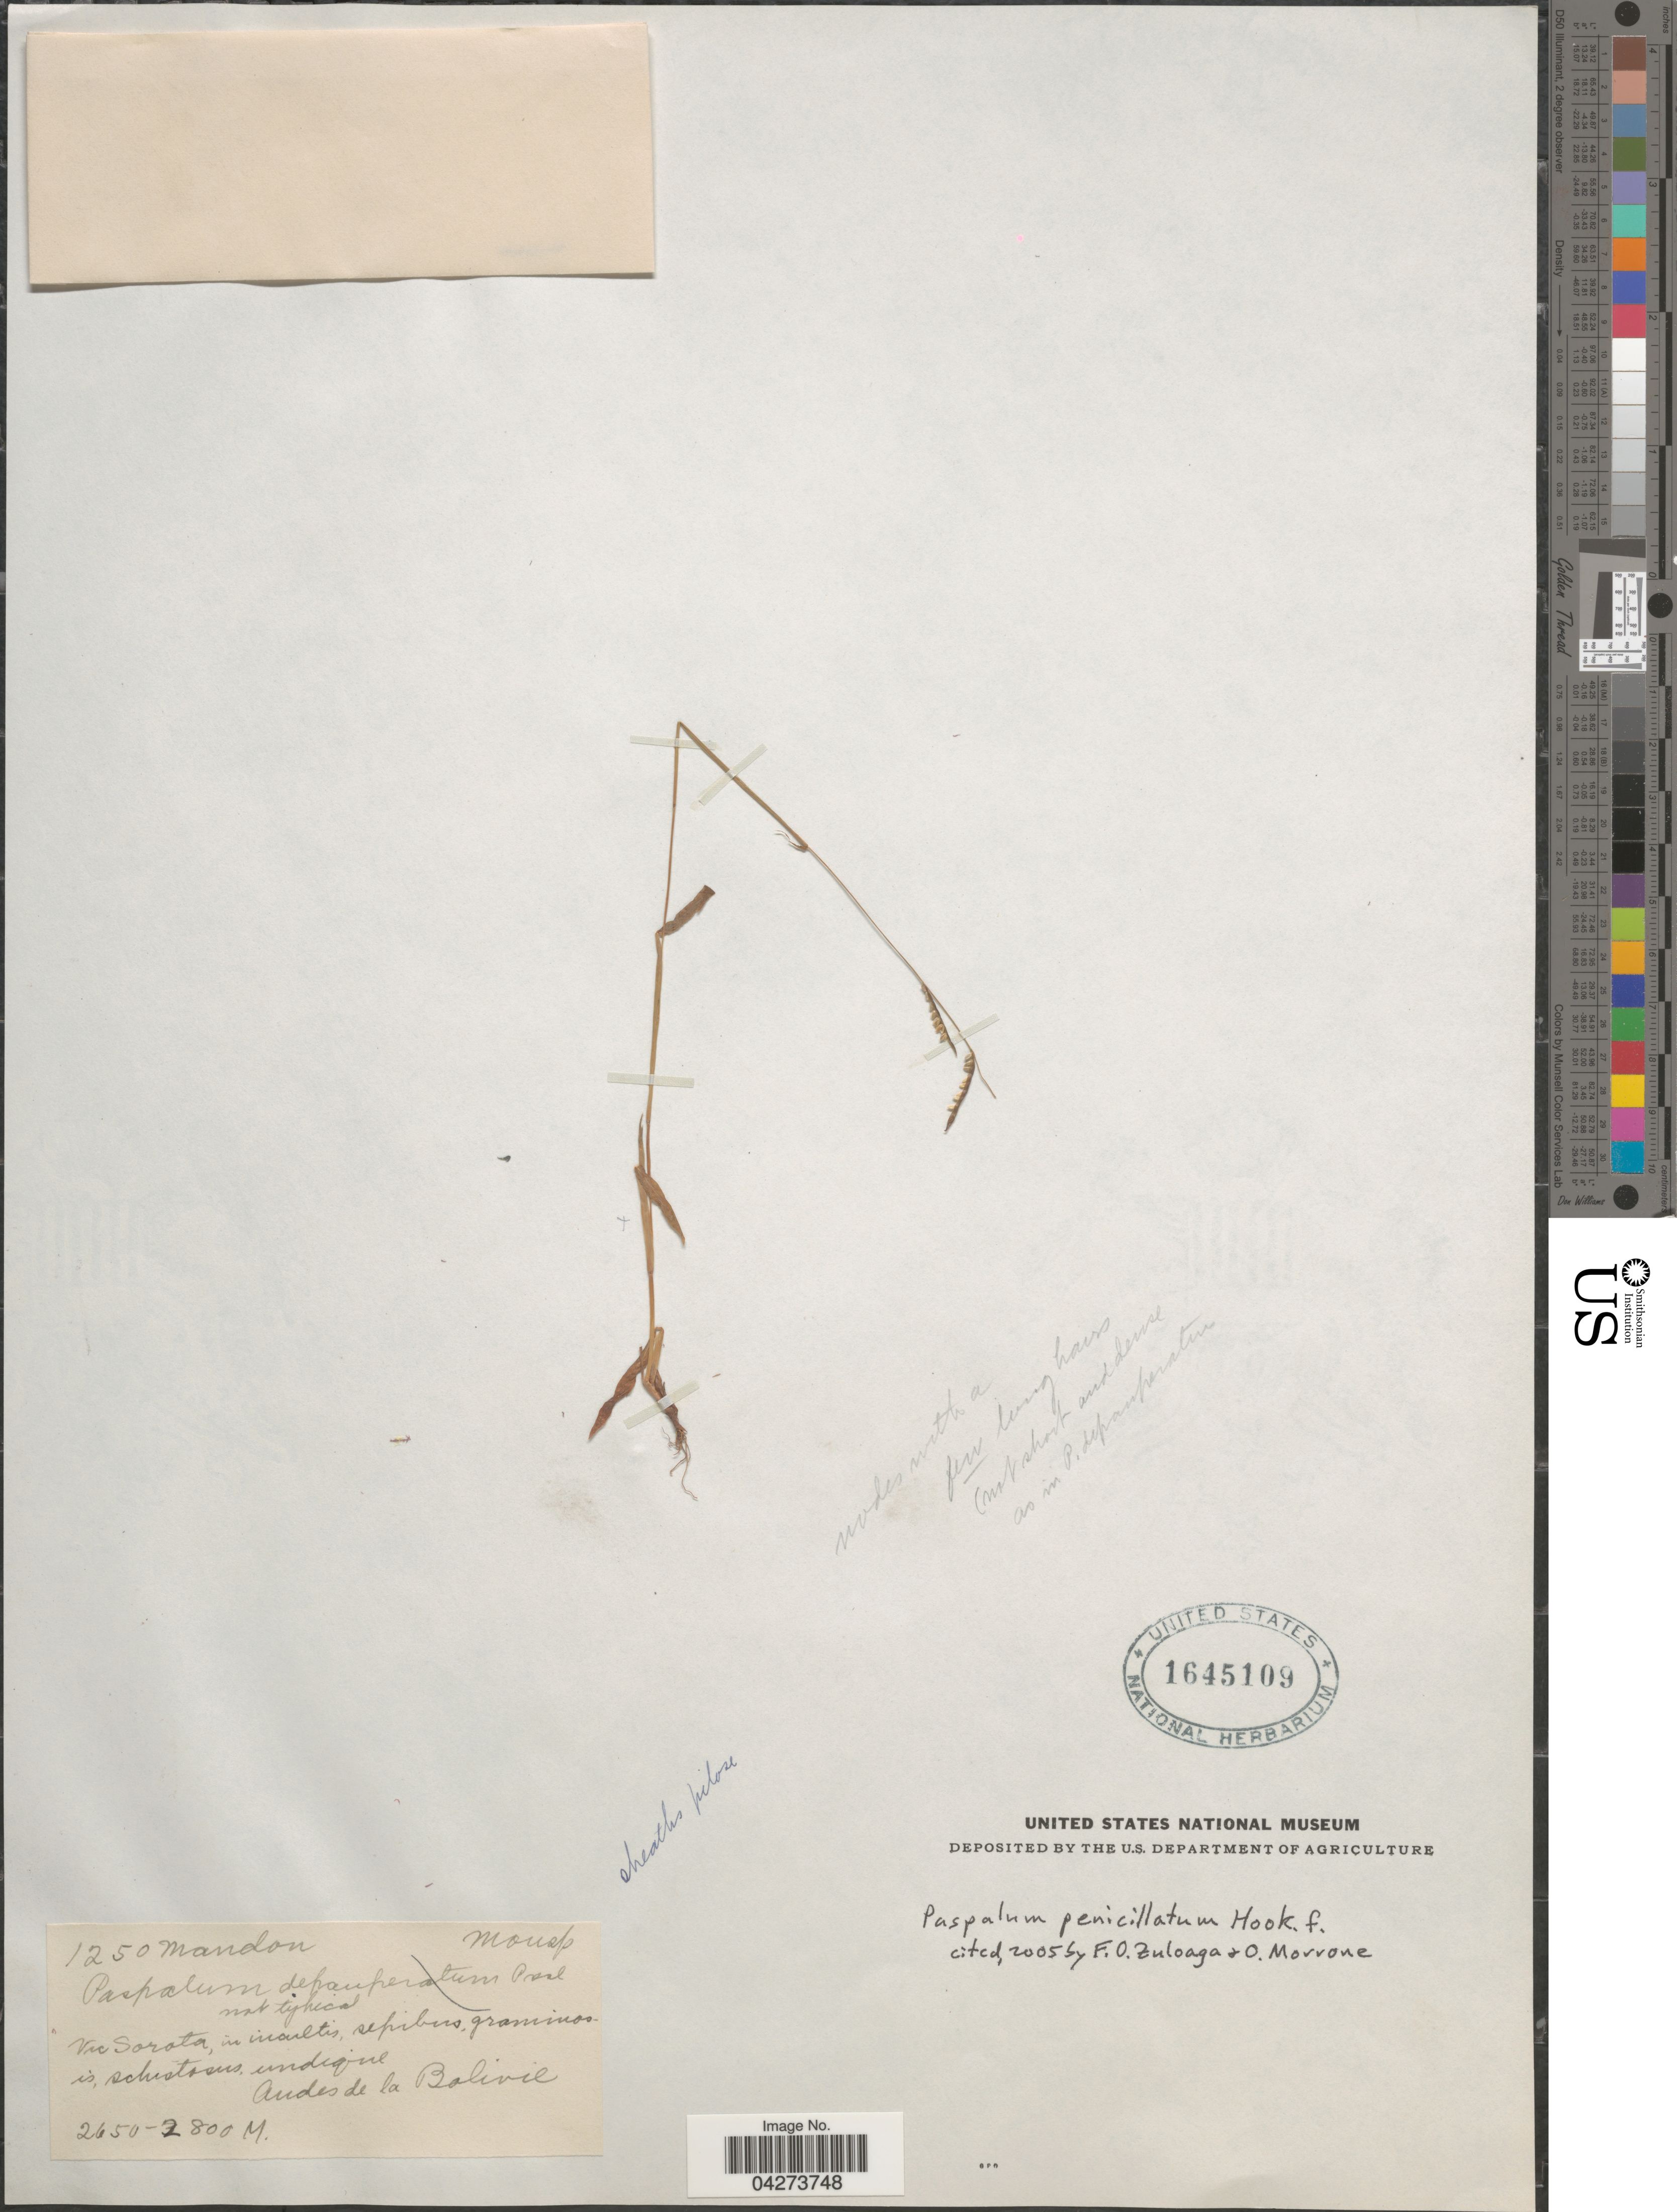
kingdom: Plantae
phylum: Tracheophyta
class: Liliopsida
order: Poales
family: Poaceae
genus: Paspalum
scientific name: Paspalum penicillatum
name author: Hook. f.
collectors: Mandon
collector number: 1250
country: Bolivia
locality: Vic Sorata. Andes de la Bolivie.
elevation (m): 2650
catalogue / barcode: US 1645109